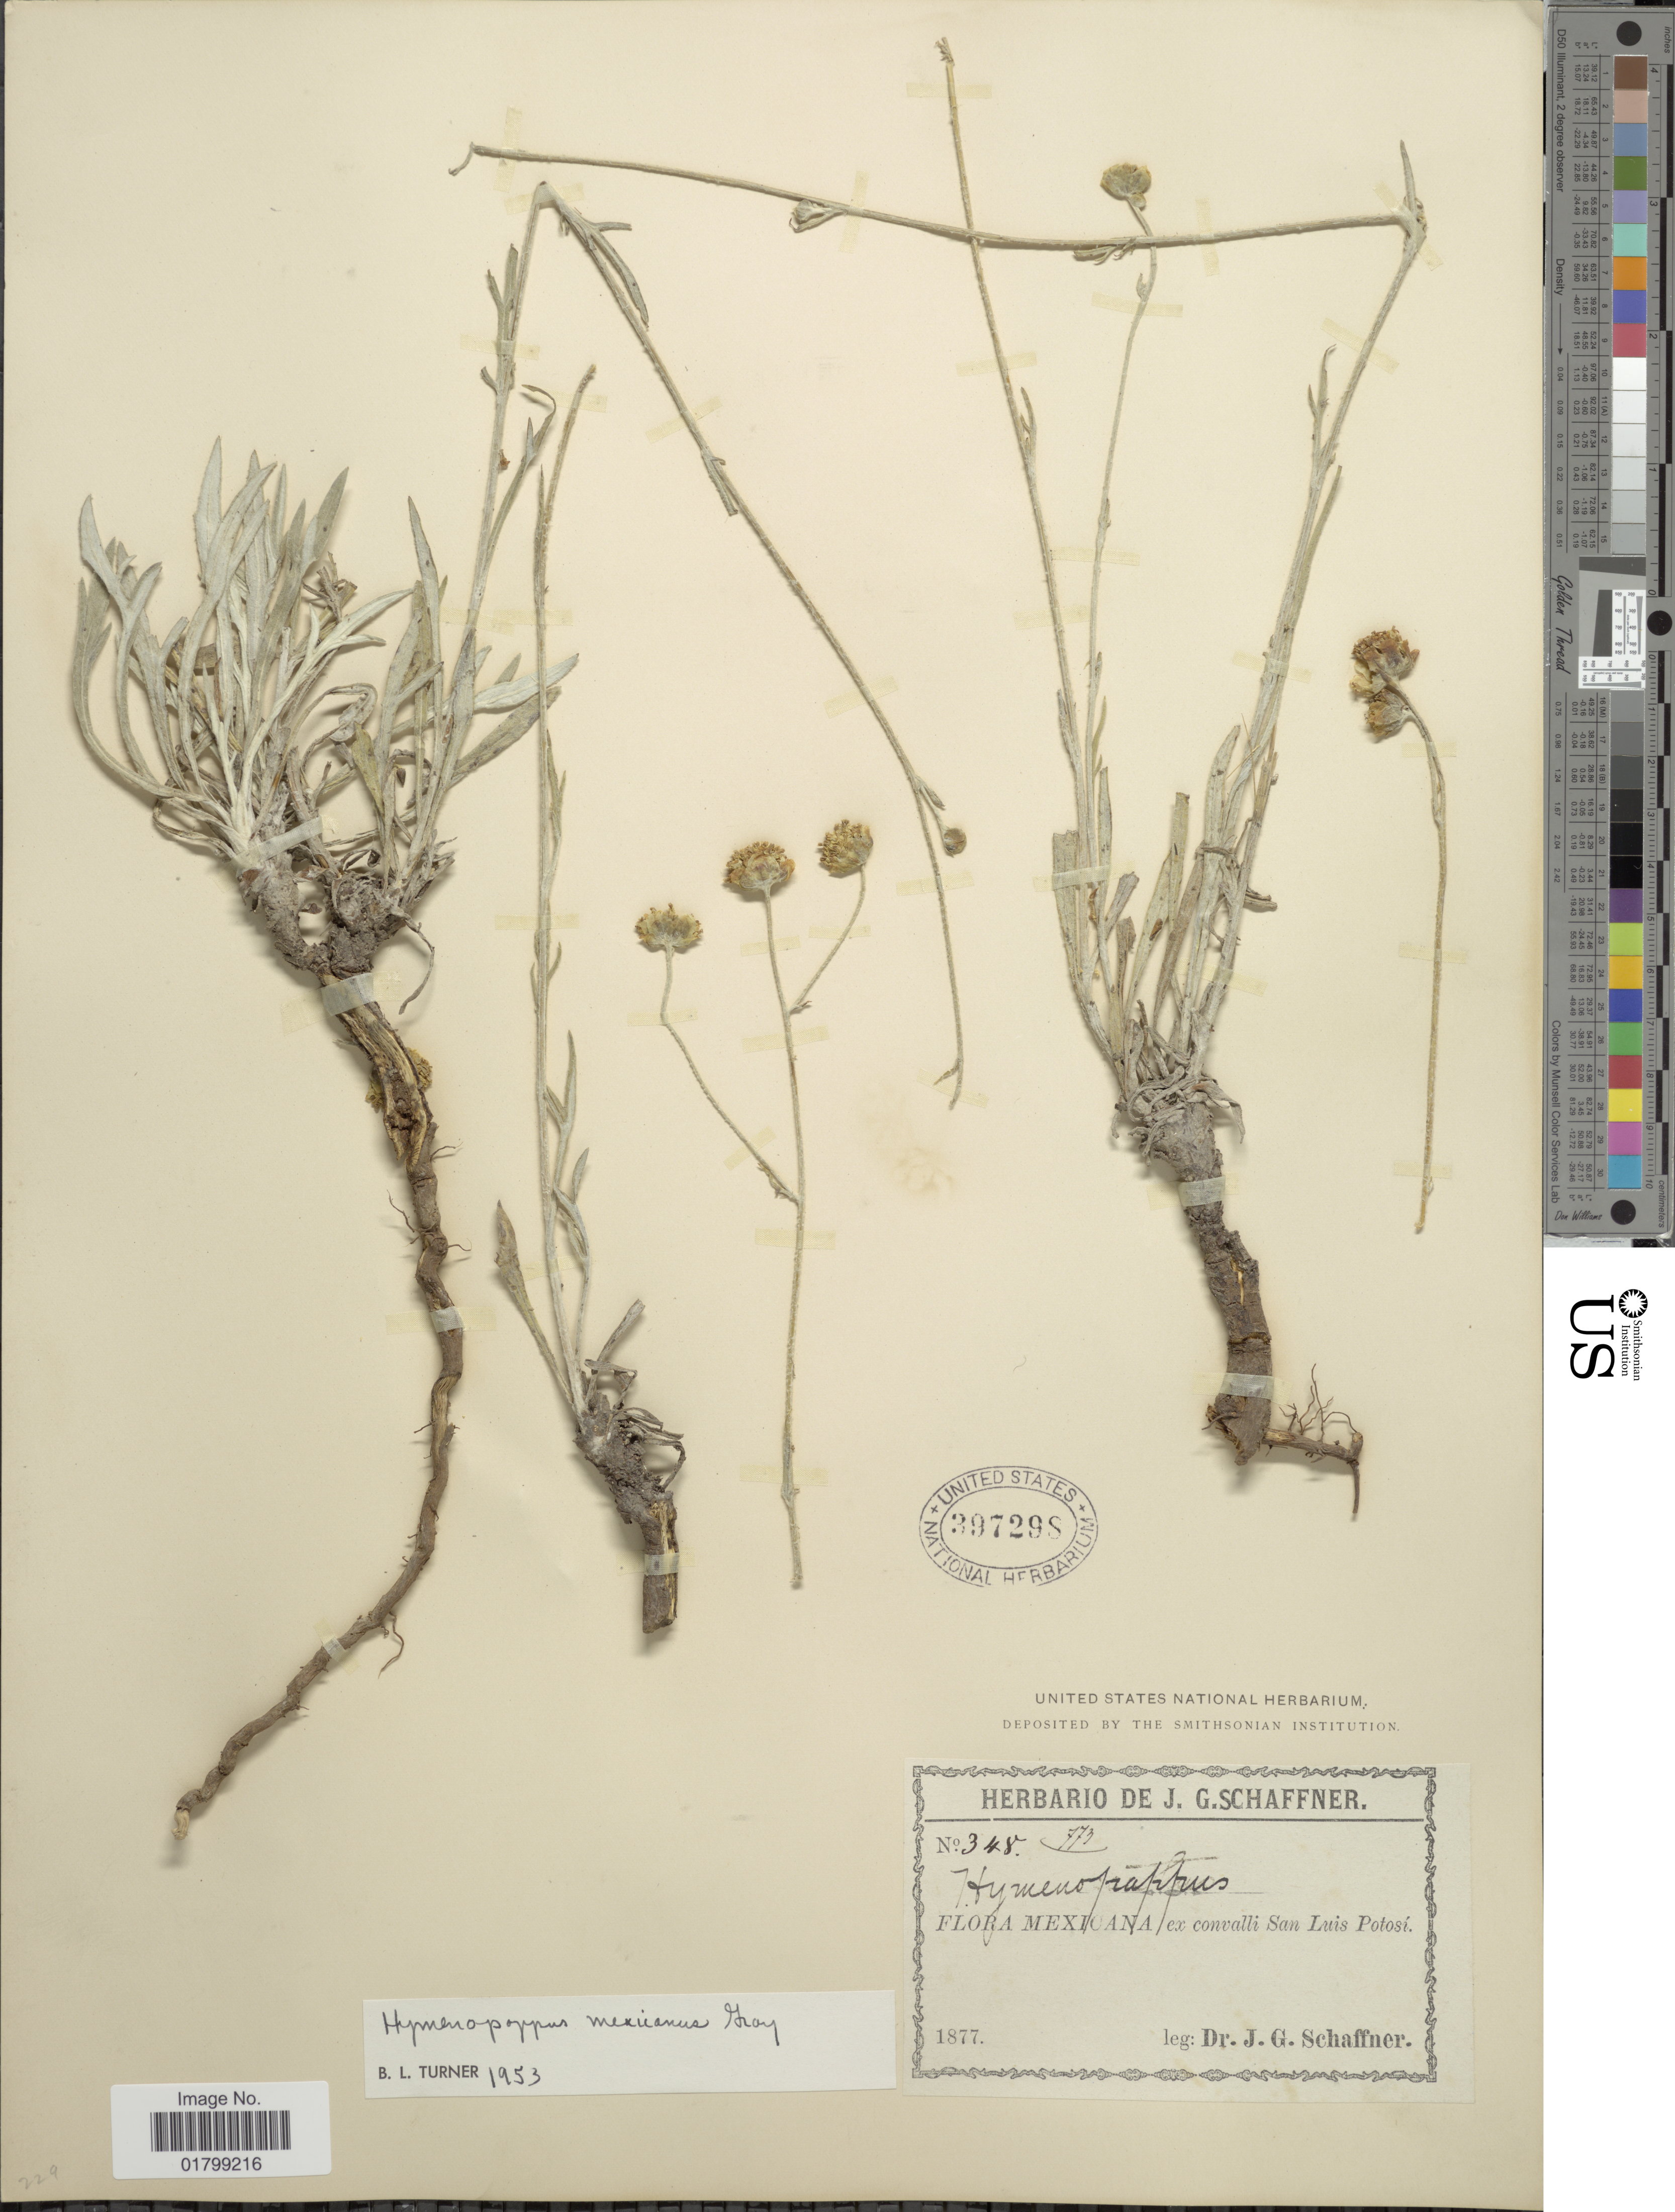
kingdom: Plantae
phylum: Tracheophyta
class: Magnoliopsida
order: Asterales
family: Asteraceae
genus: Hymenopappus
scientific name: Hymenopappus mexicanus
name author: A. Gray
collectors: J. G. Schaffner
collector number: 348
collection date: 1877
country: Mexico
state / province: San Luis Potosí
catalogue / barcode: US 397298